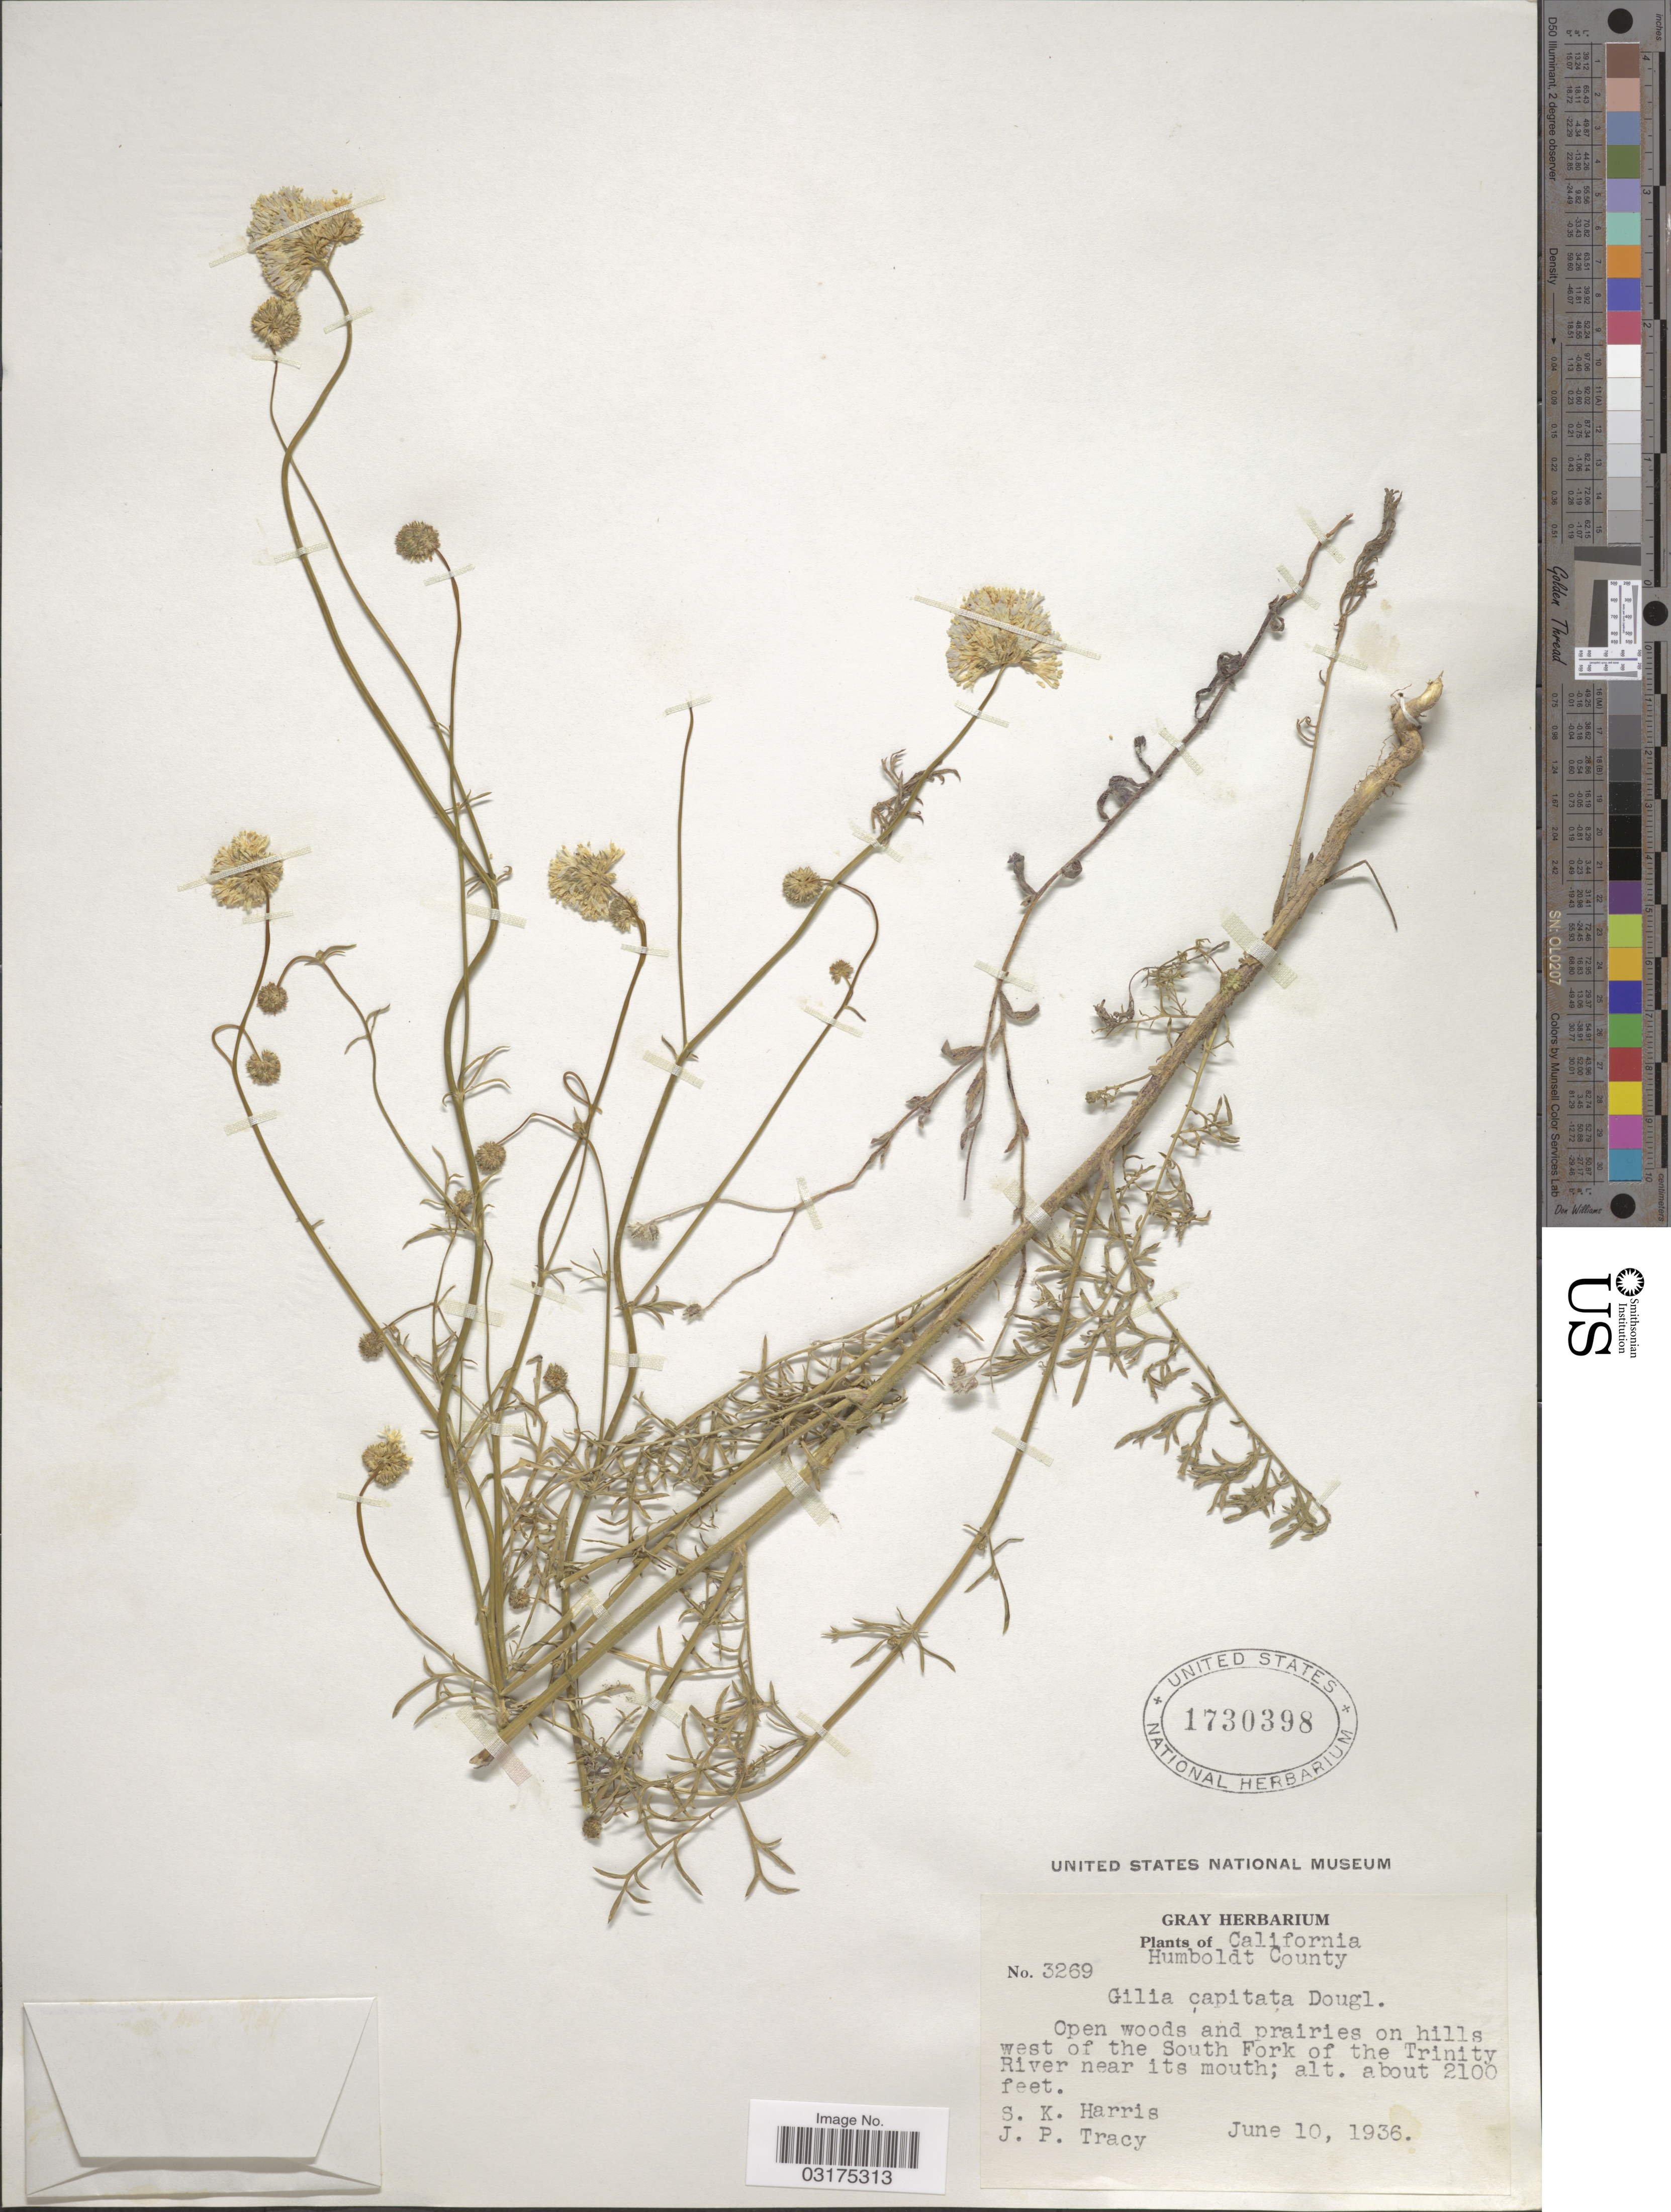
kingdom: Plantae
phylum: Tracheophyta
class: Magnoliopsida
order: Ericales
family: Polemoniaceae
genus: Gilia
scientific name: Gilia capitata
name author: Sims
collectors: S. K. Harris & J. Tracy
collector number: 3269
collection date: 1936-06-10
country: United States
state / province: California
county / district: Humboldt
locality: Humboldt County, Open woods and prairies on hills west of the South Fork of the Trinity River near its mouth.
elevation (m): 640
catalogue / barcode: US 1730398